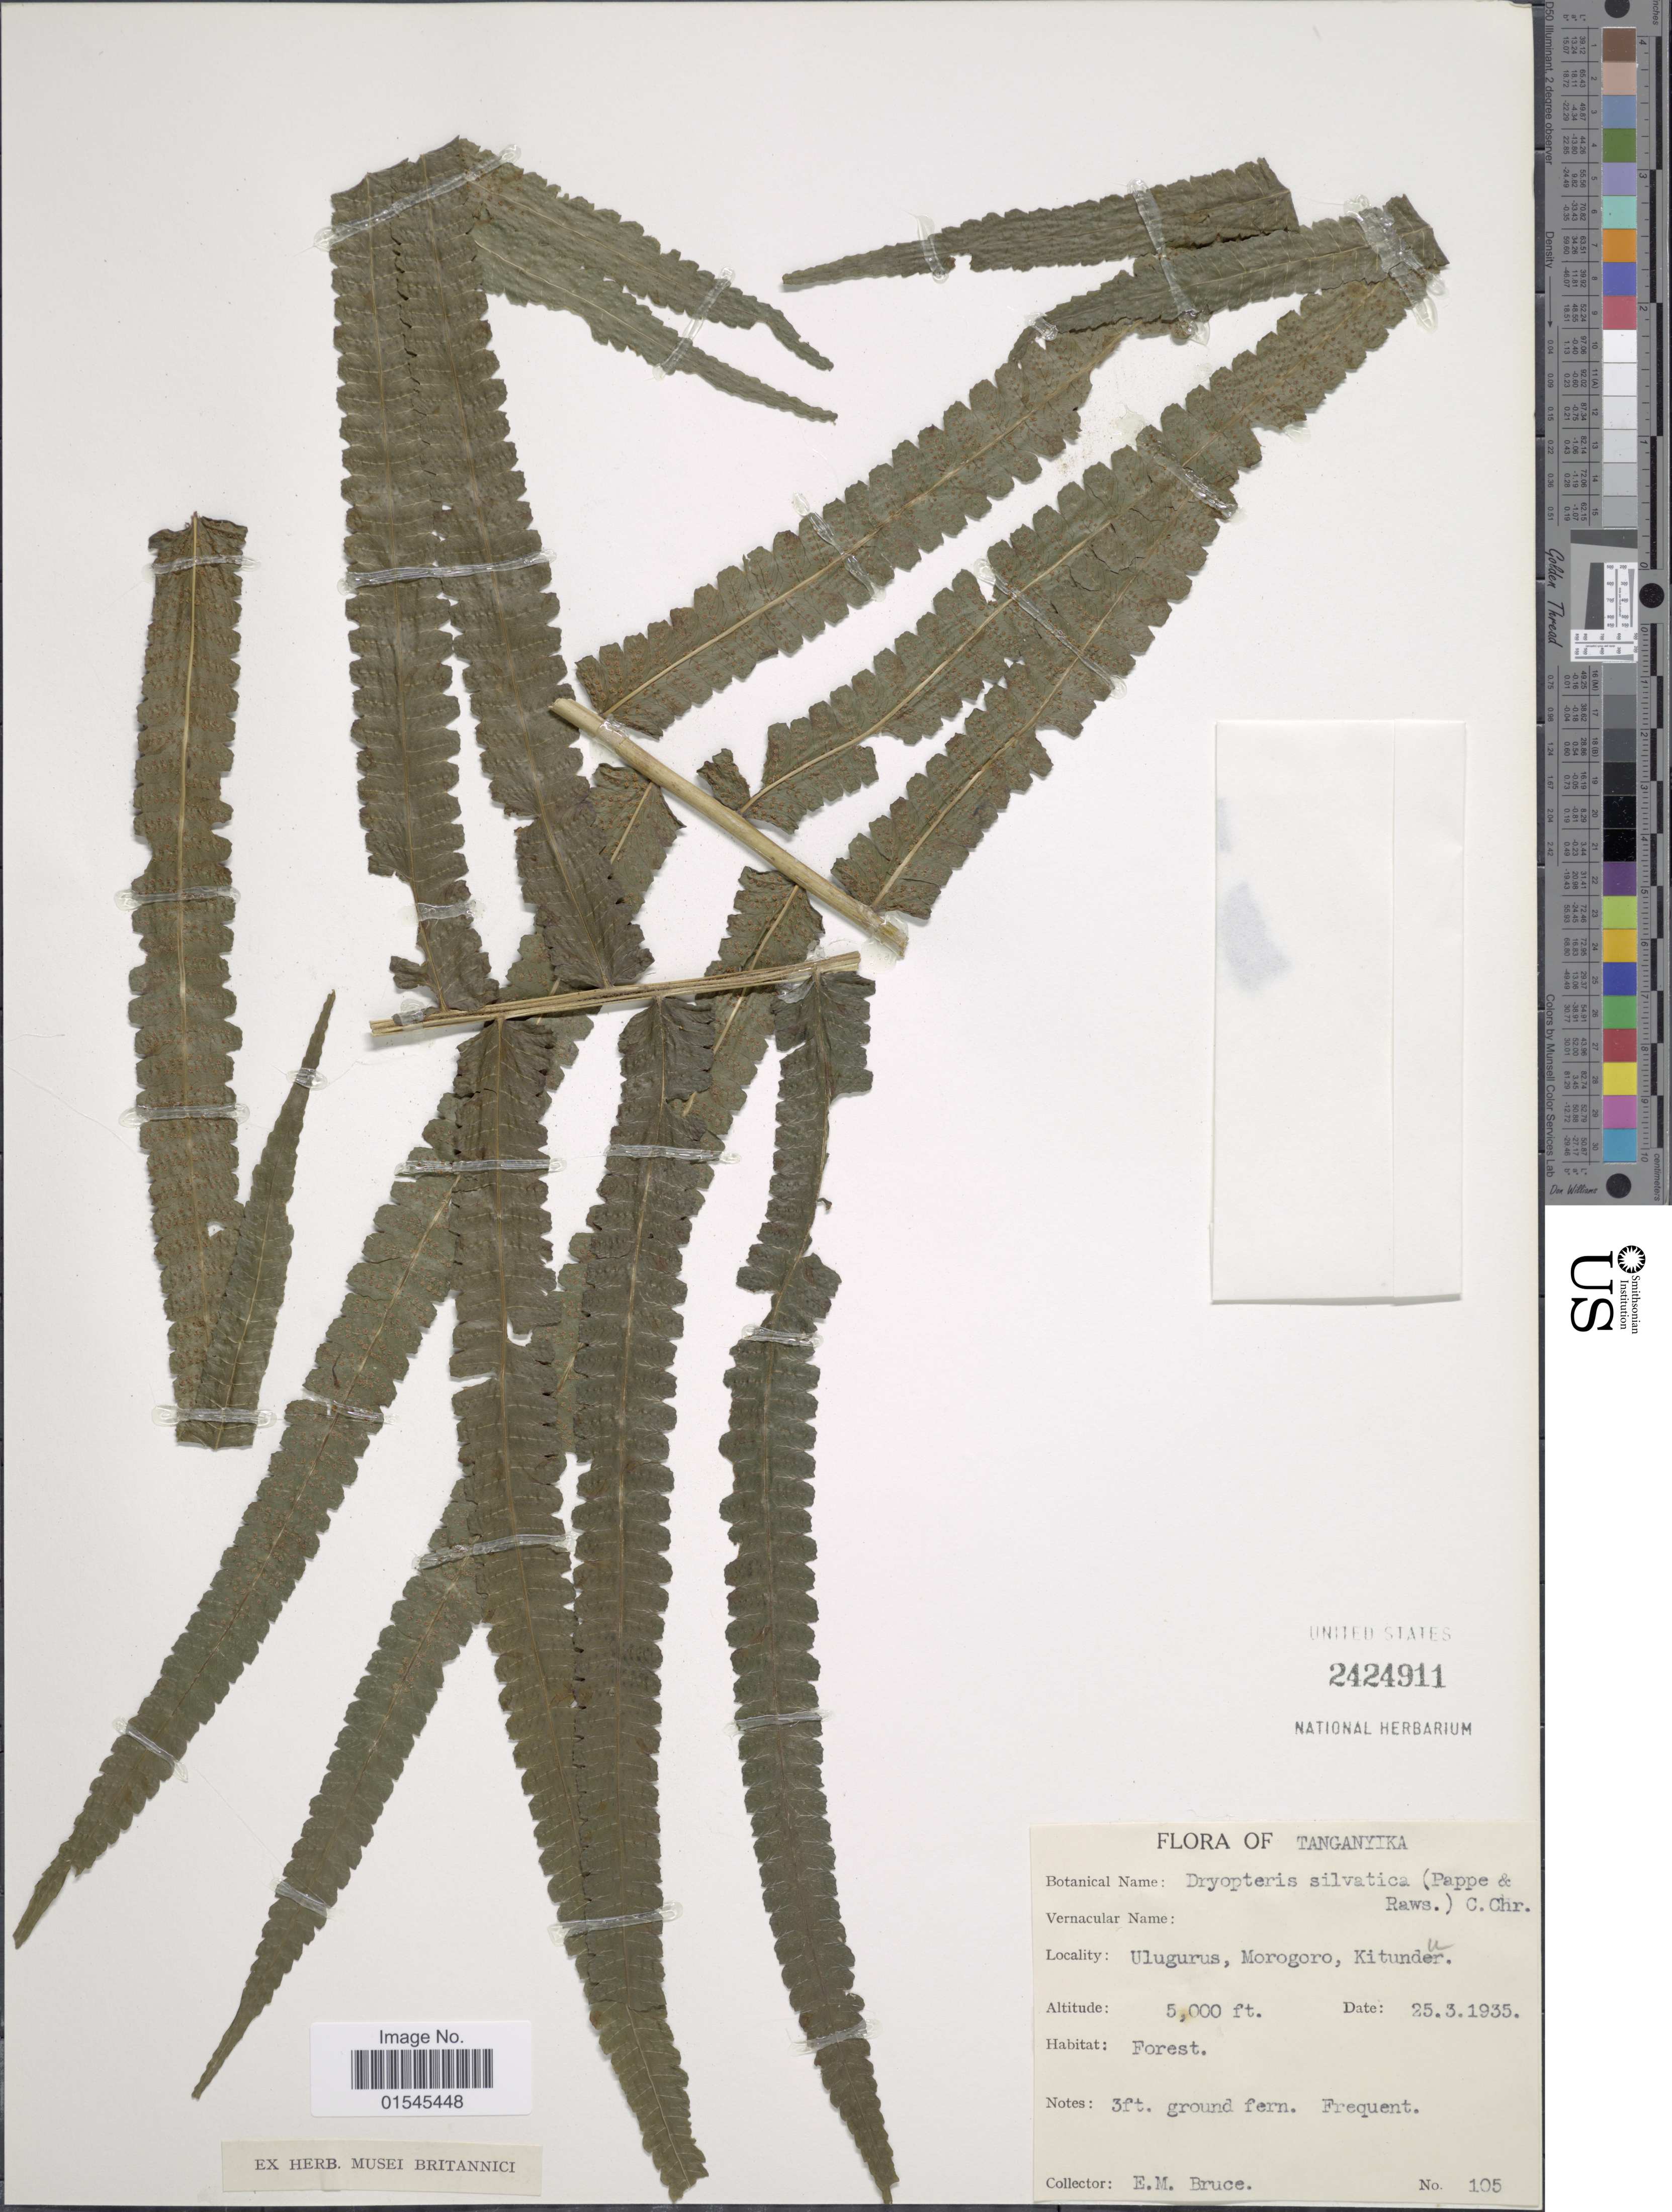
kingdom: Plantae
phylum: Tracheophyta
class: Polypodiopsida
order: Polypodiales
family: Thelypteridaceae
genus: Sphaerostephanos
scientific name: Sphaerostephanos unitus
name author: (L.) Holttum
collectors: E. Bruce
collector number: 105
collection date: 1935-03-25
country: Tanzania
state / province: Morogoro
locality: Tanganyika. Ulugurus, Morogoro, Kitundu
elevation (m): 1524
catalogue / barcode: US 2424911